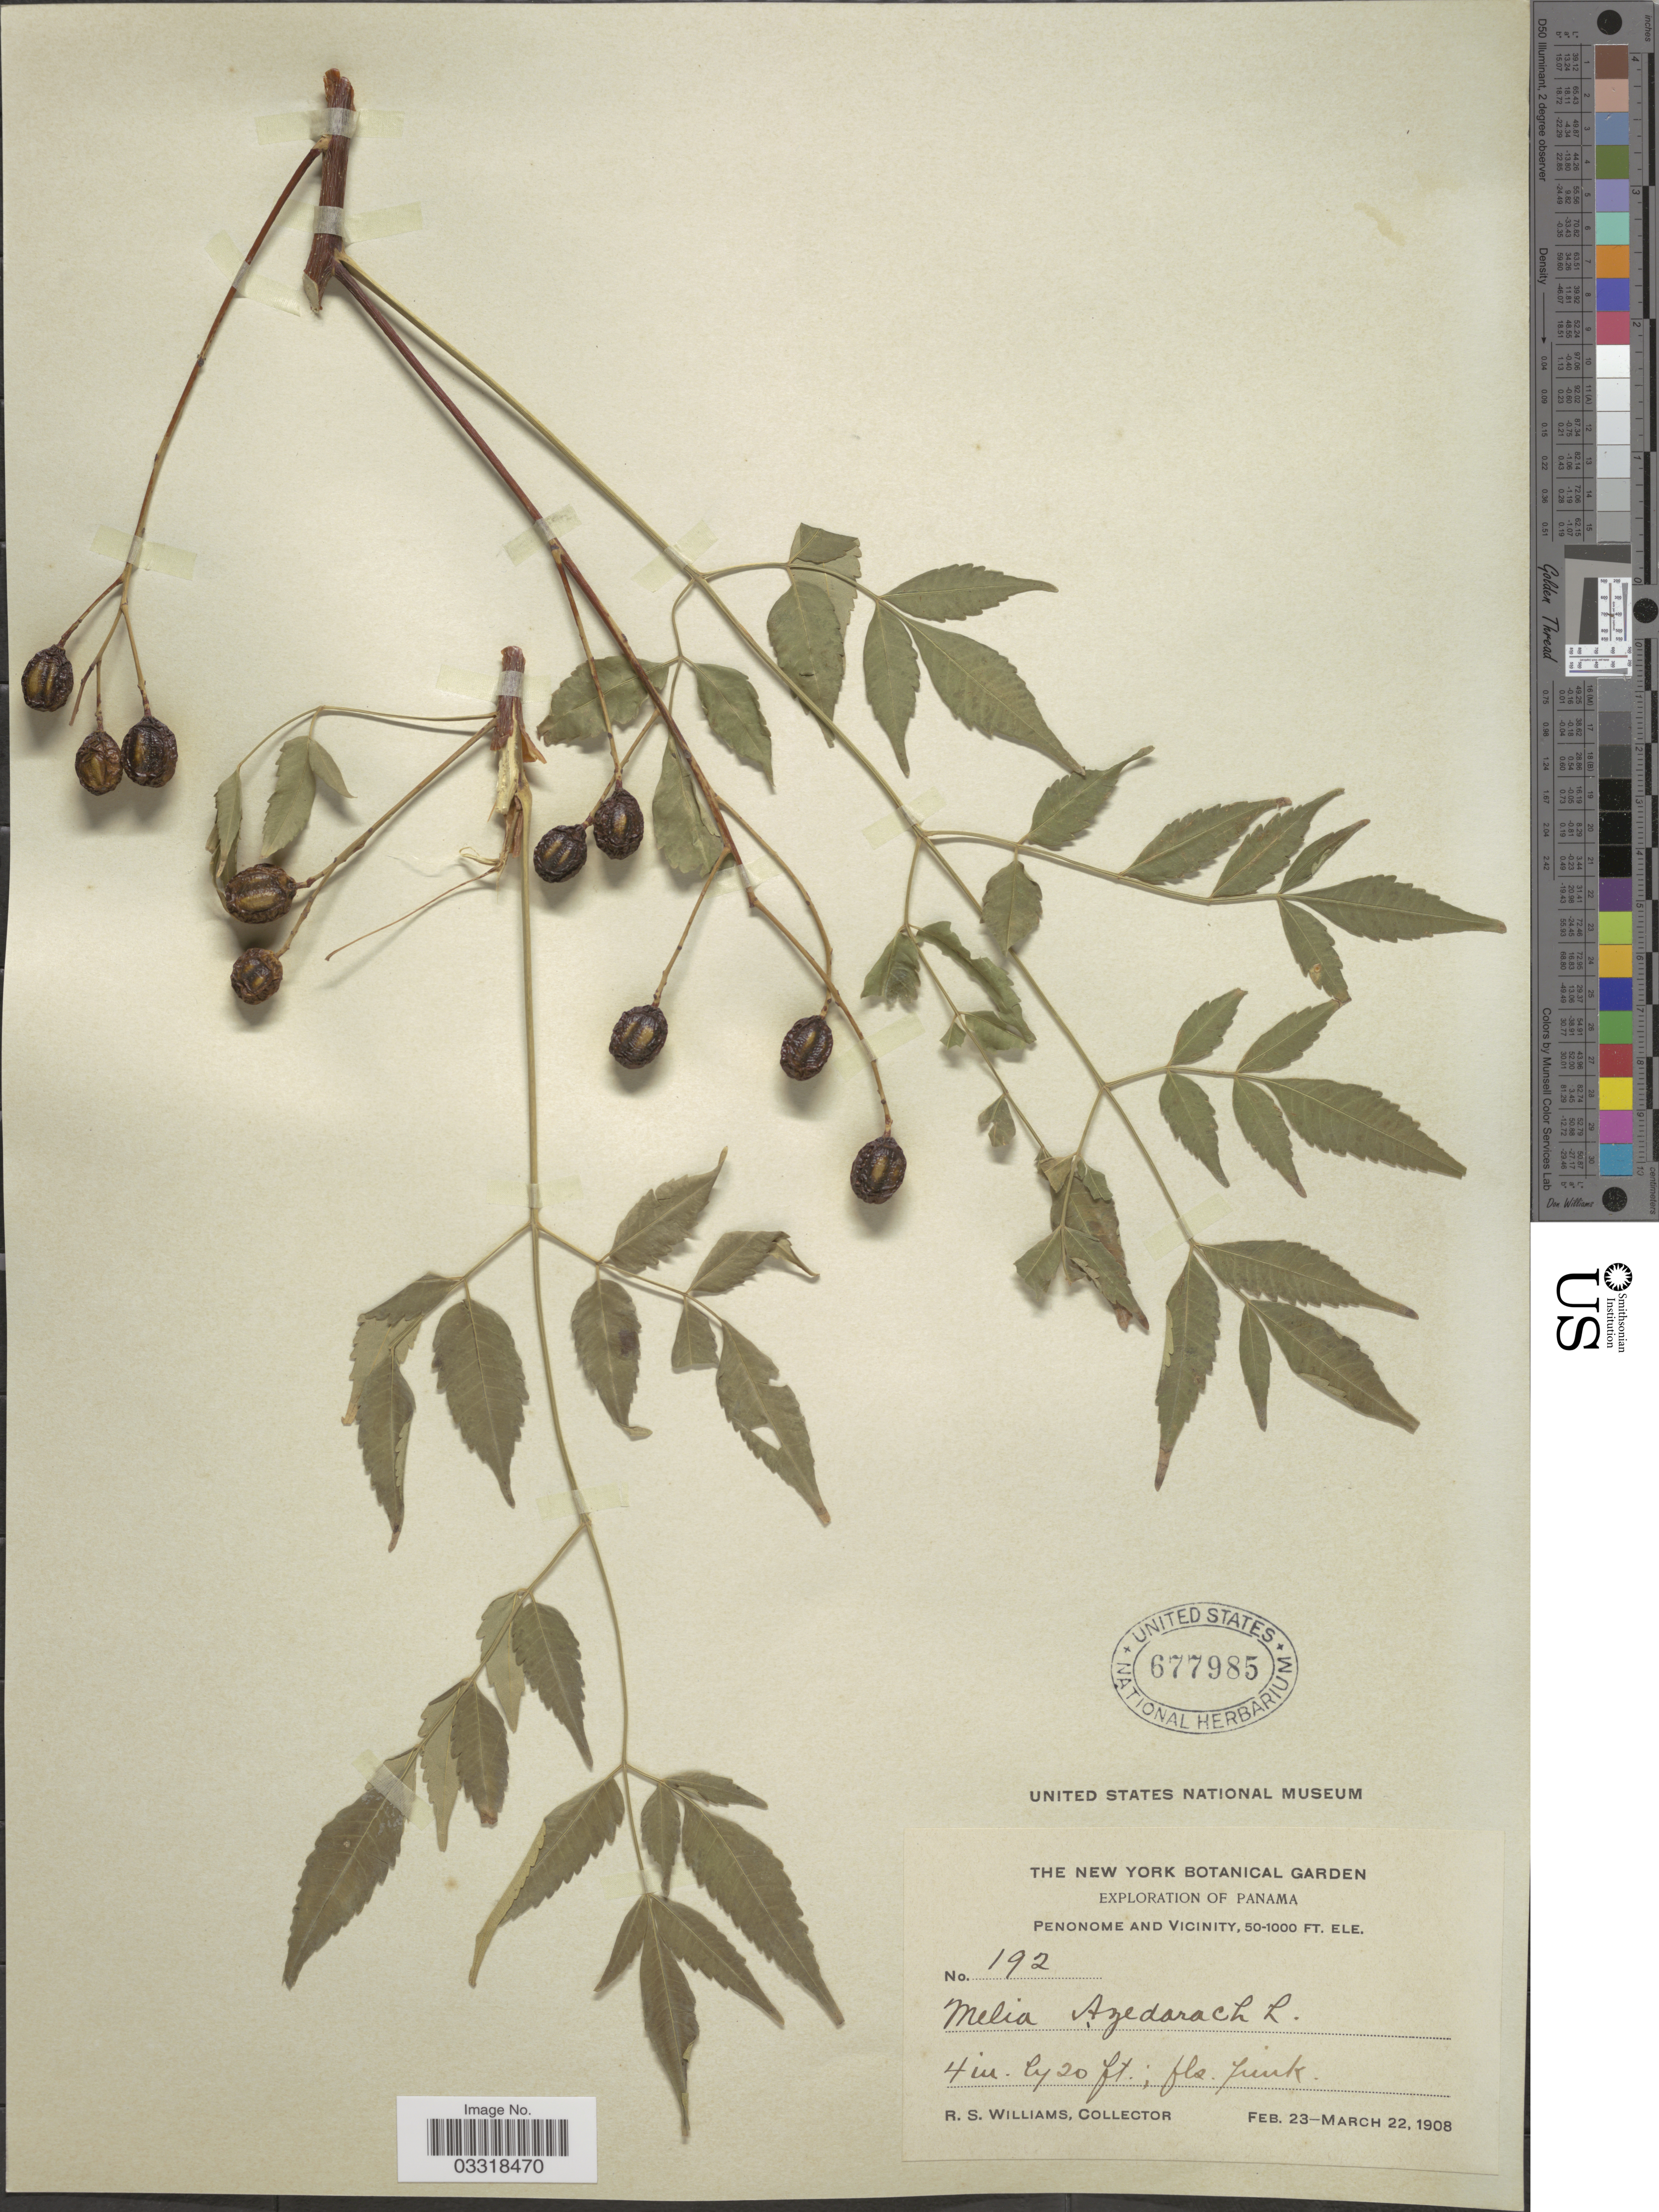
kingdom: Plantae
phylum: Tracheophyta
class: Magnoliopsida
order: Sapindales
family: Meliaceae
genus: Melia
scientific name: Melia azedarach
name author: L.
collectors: R. S. Williams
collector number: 192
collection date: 1908-02-23/1908-03-22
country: Panama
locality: Penonome and vicinity.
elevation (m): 15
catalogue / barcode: US 677985